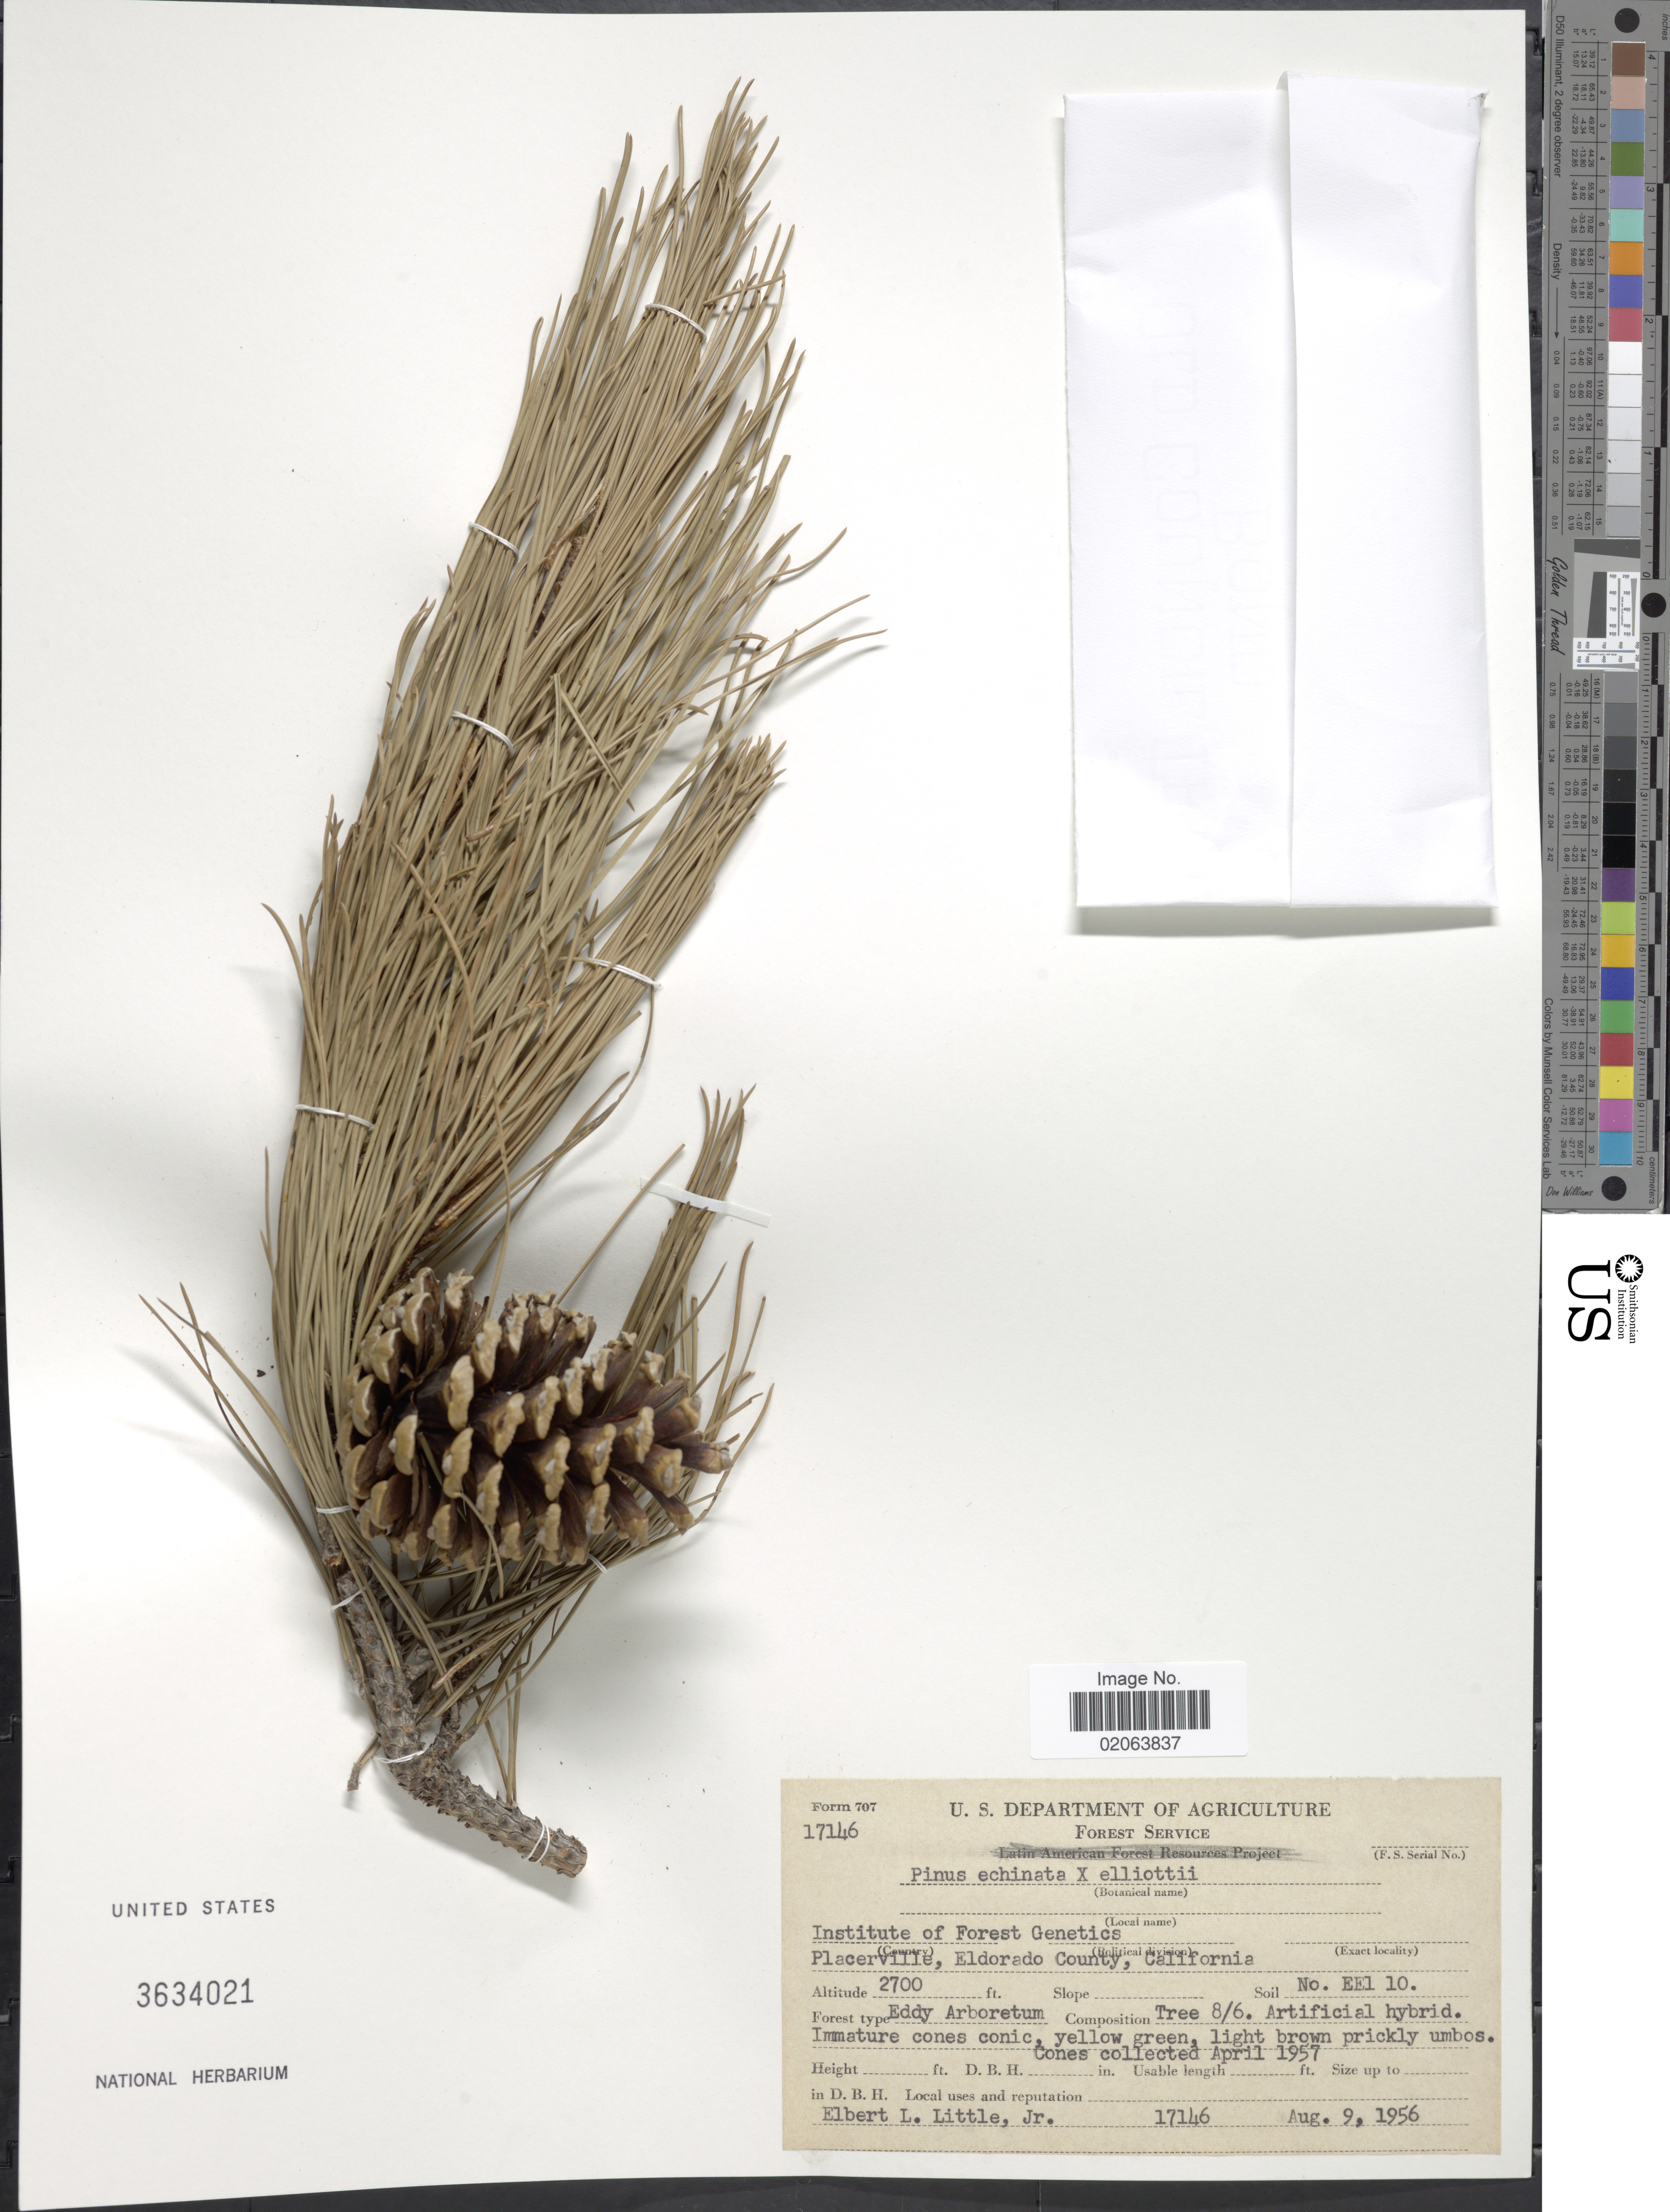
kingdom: Plantae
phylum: Tracheophyta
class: Pinopsida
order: Pinales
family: Pinaceae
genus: Pinus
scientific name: Pinus echinata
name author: Mill.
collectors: E. L. Little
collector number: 17146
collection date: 1956-08-09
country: United States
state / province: California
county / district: El Dorado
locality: Institute of Forests Genetics. Placerville, Eldorado County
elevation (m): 823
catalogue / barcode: US 3634021